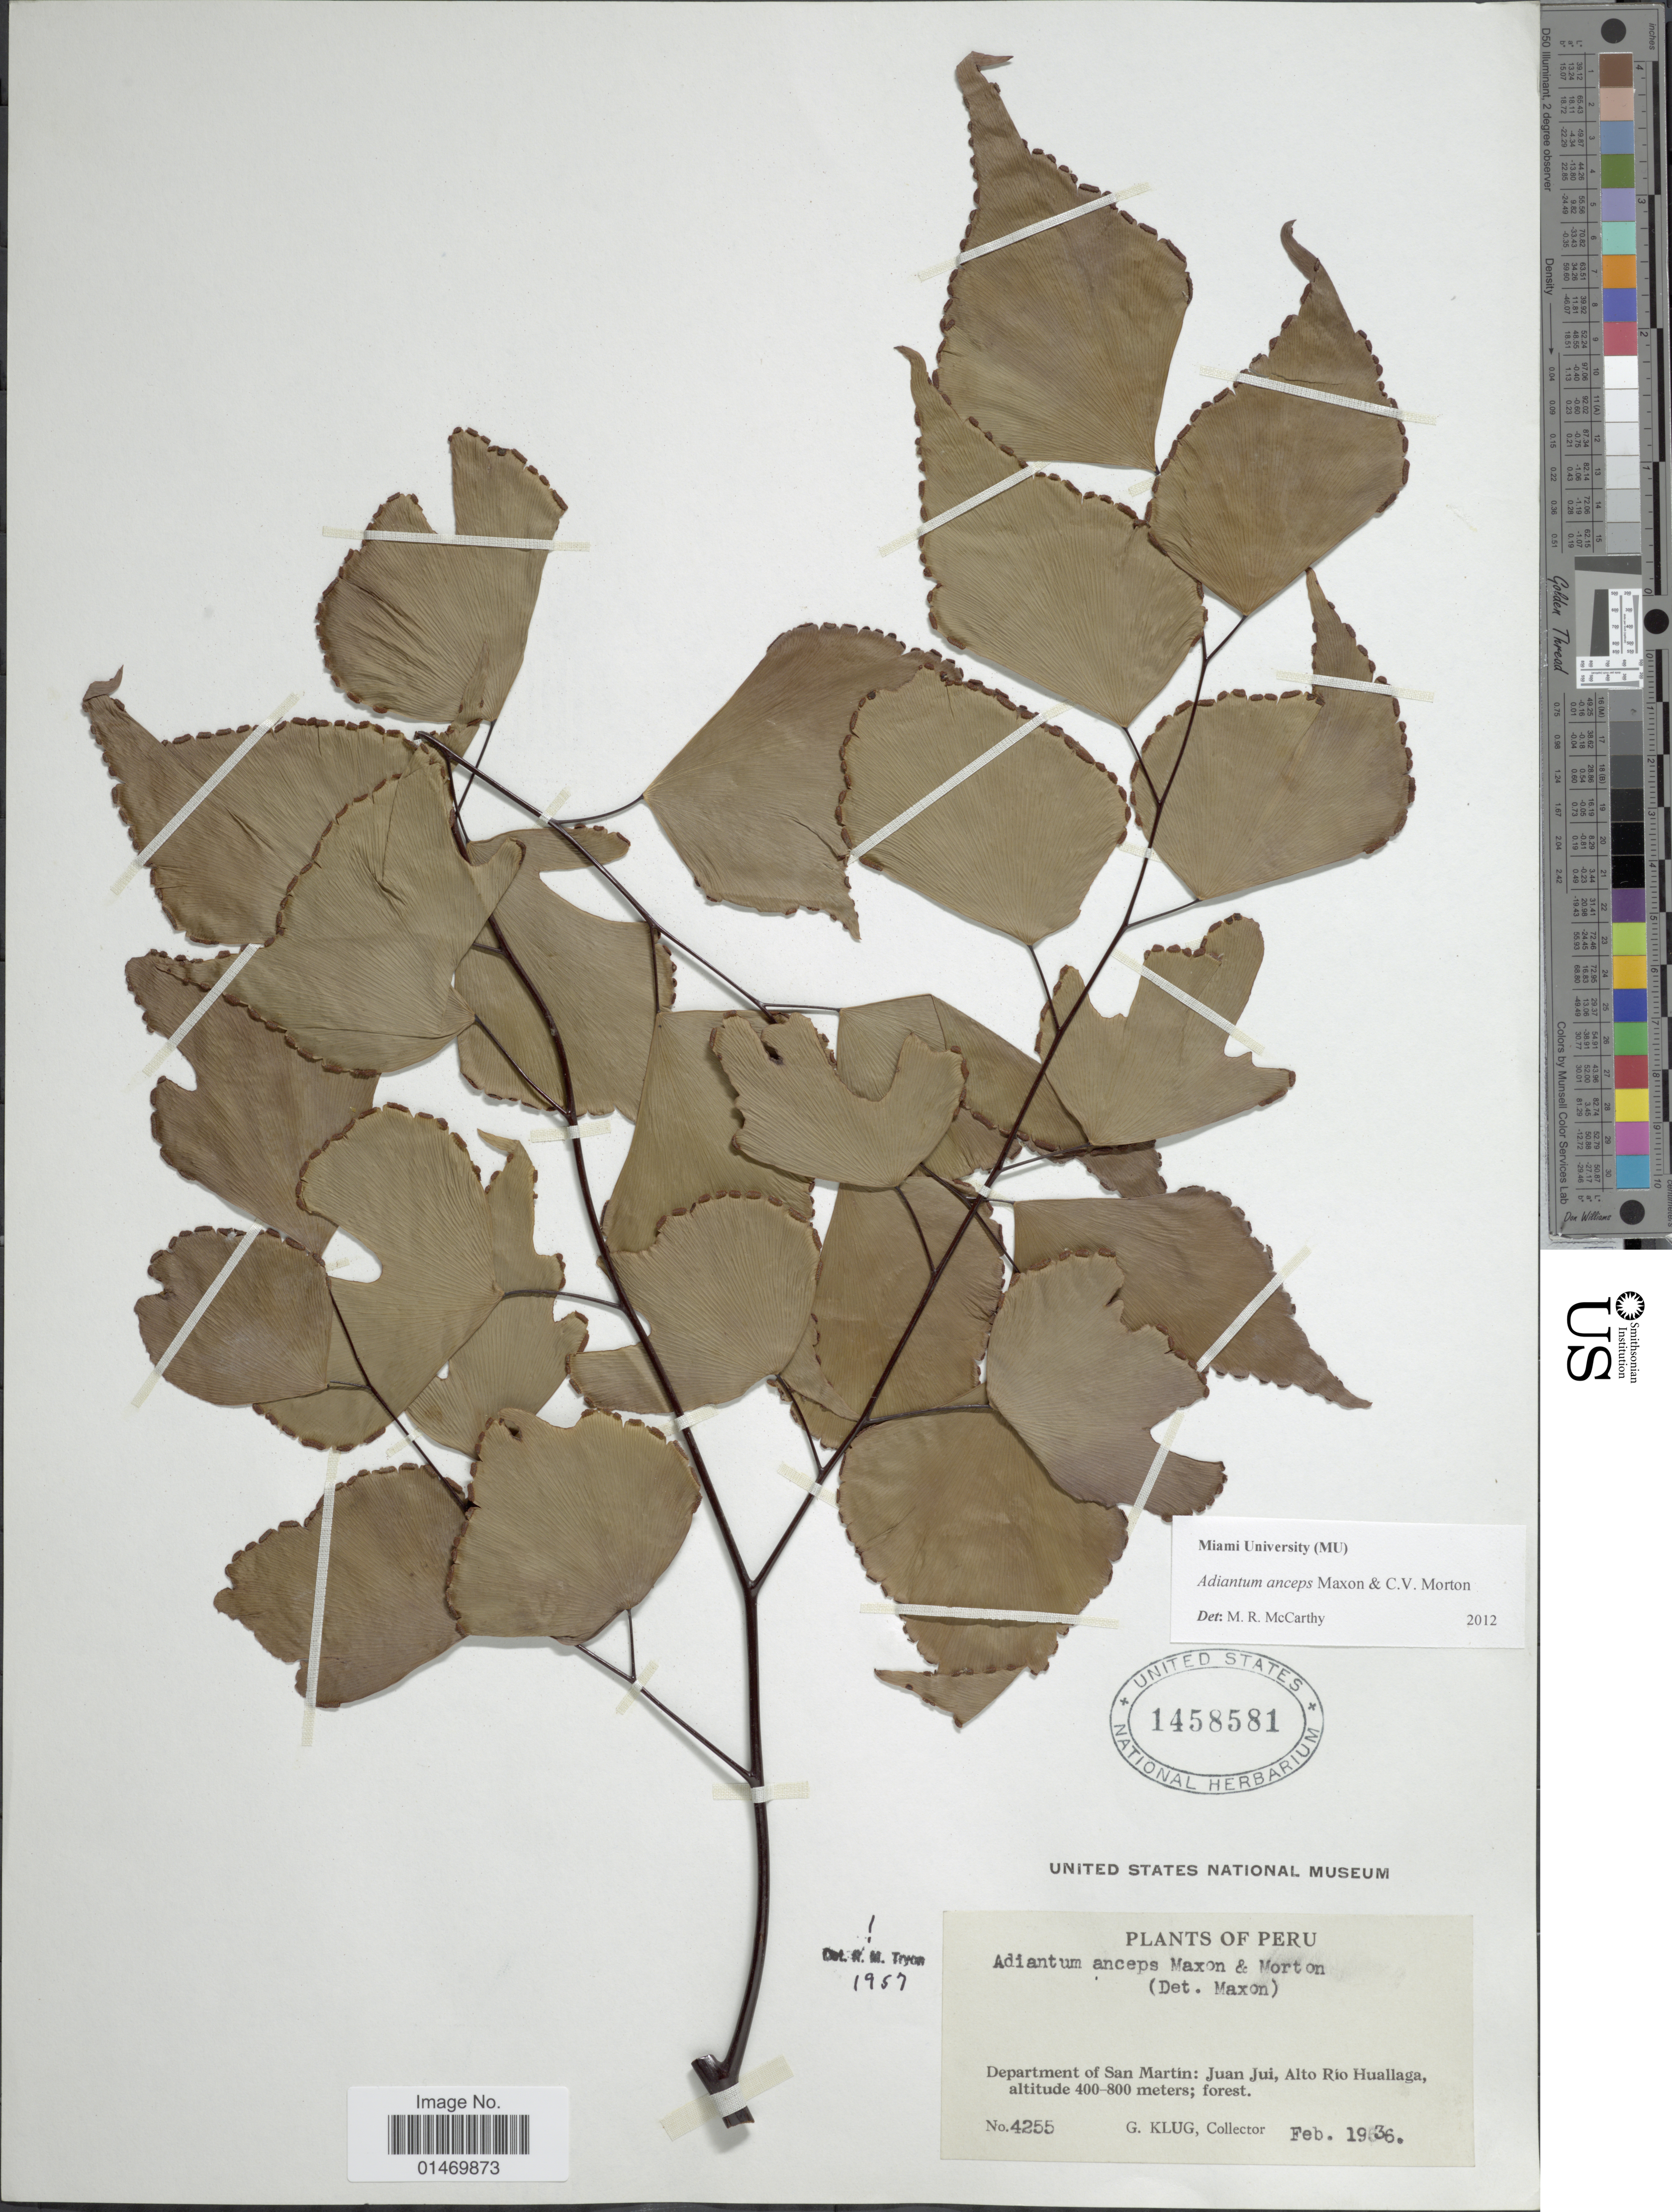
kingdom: Plantae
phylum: Tracheophyta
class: Polypodiopsida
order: Polypodiales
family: Pteridaceae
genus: Adiantum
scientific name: Adiantum anceps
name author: Maxon & C.V. Morton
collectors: G. Klug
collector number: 4255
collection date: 1936-02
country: Peru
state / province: San Martín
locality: Peru, Juan Jui, Alto Rio Huallaga.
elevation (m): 400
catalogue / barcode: US 1458581